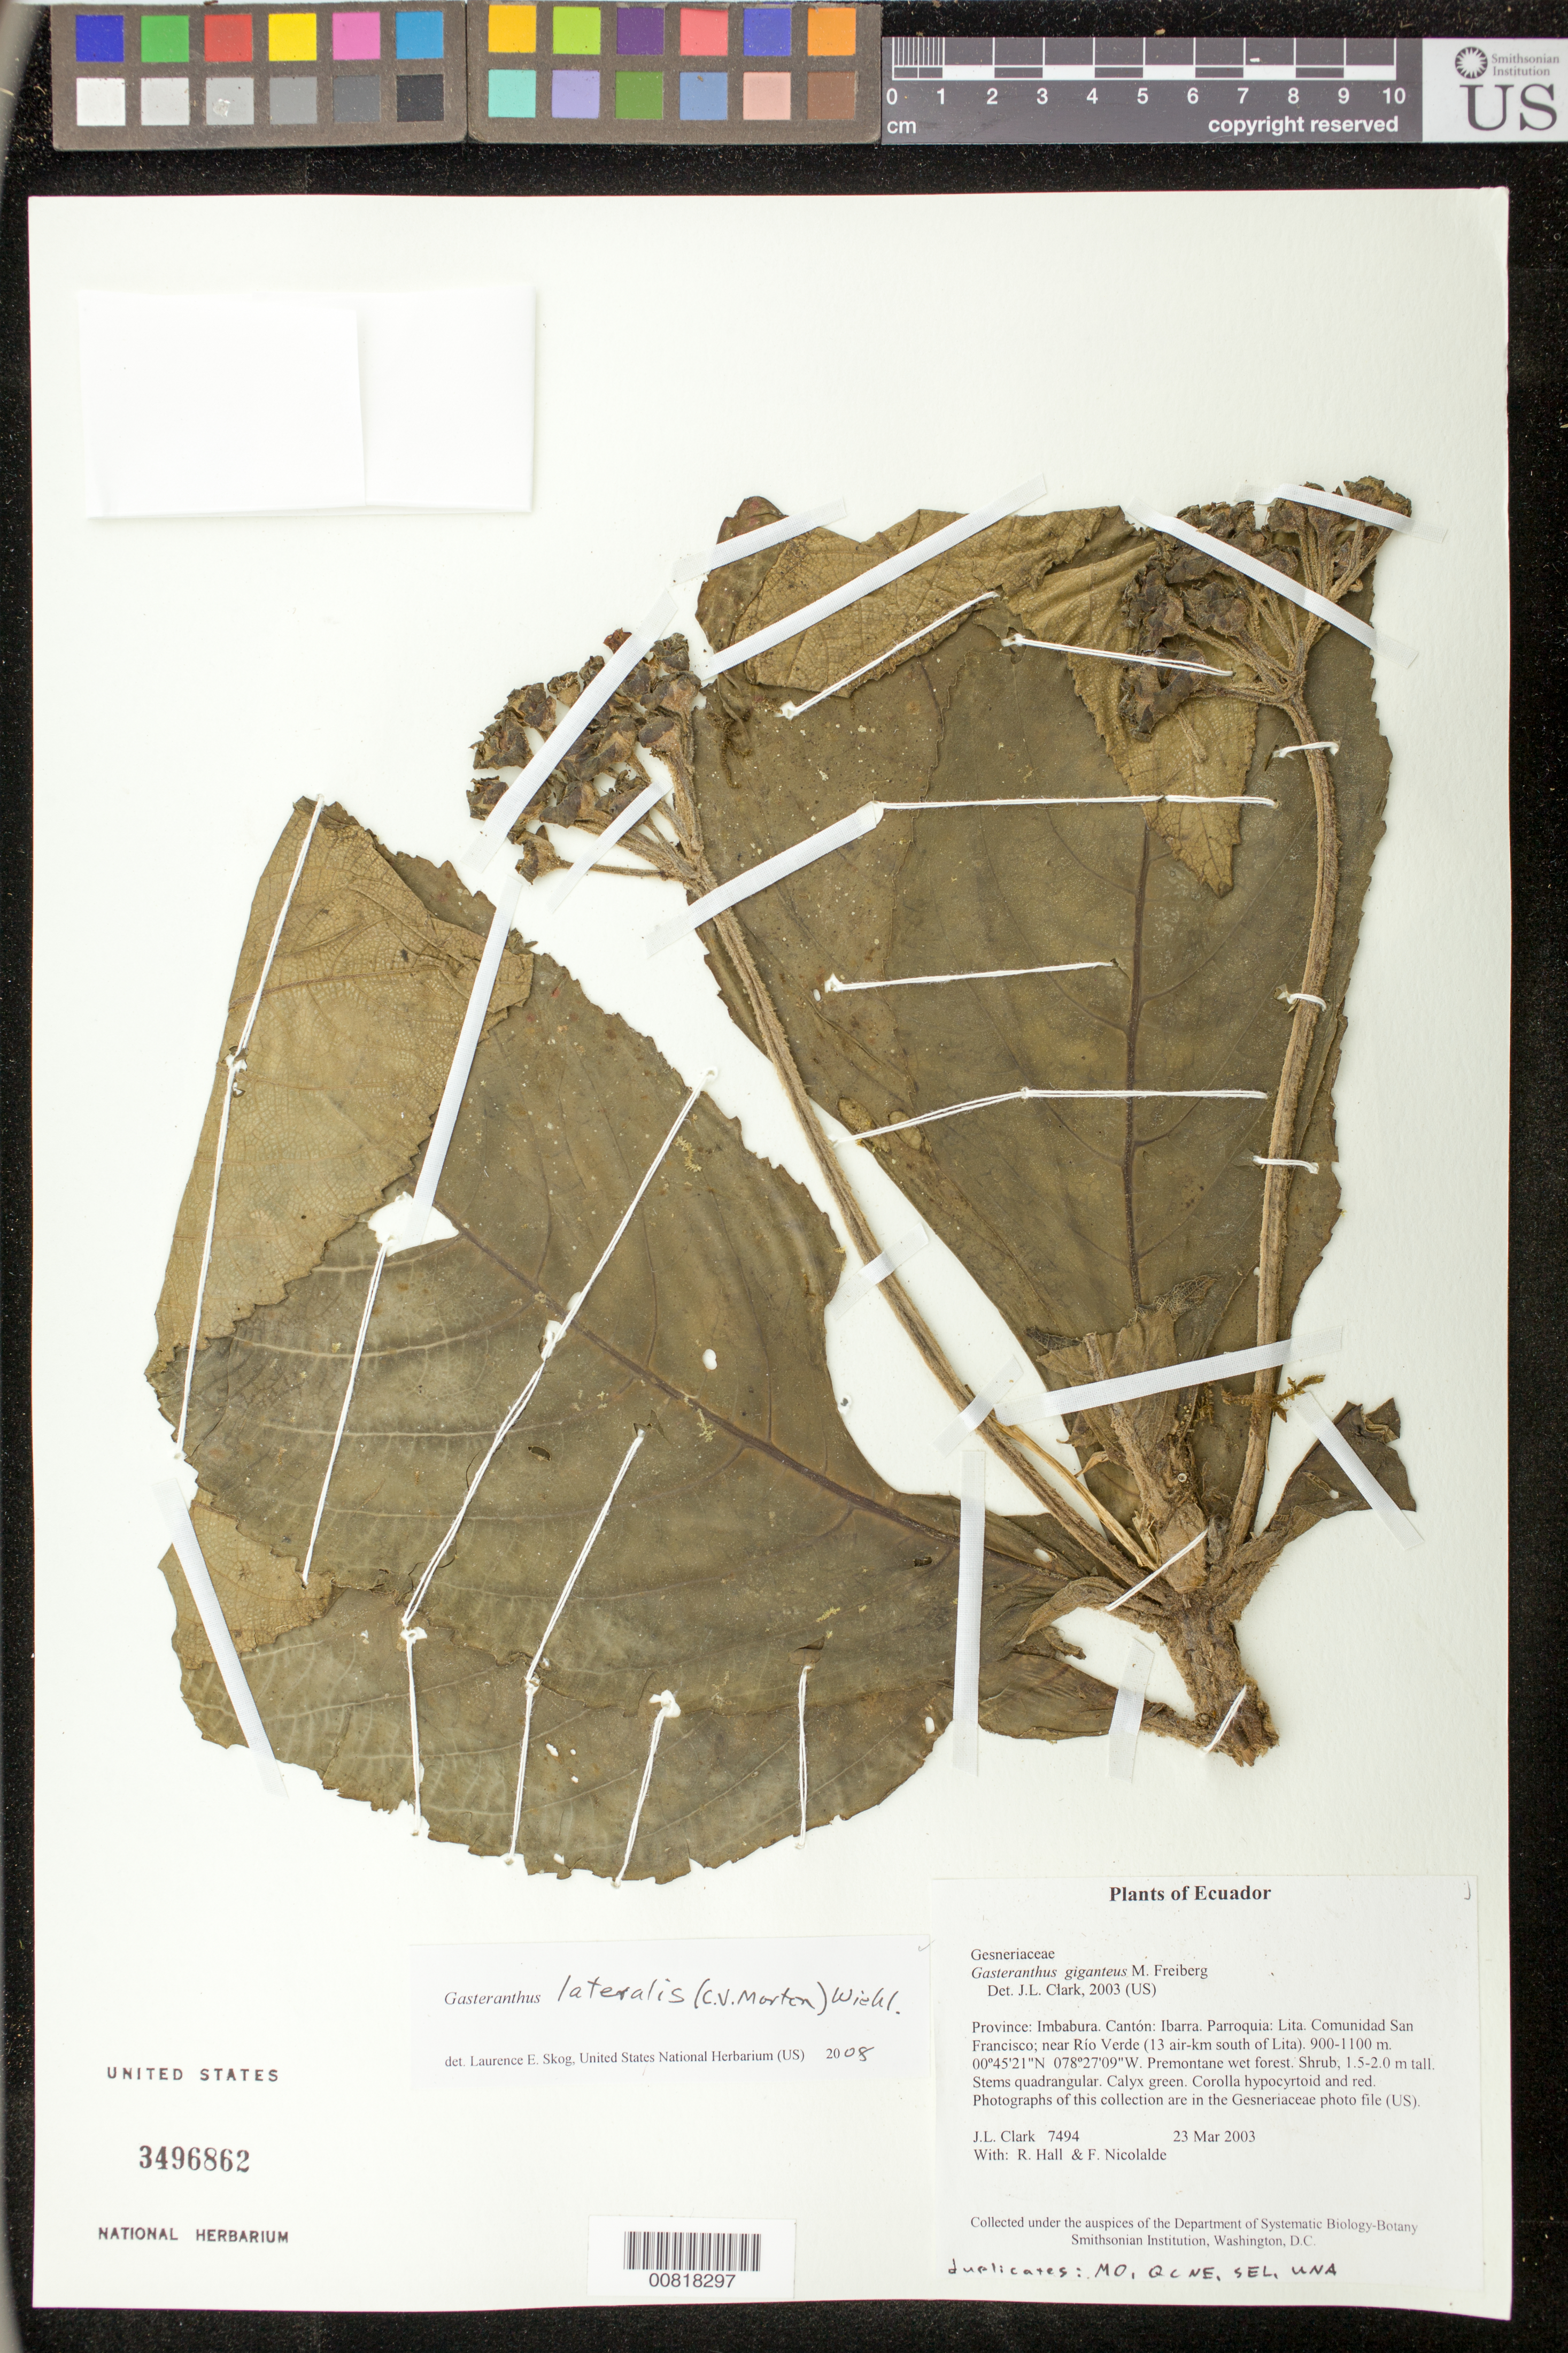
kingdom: Plantae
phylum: Tracheophyta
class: Magnoliopsida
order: Lamiales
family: Gesneriaceae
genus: Gasteranthus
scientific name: Gasteranthus lateralis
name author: (C.V. Morton) Wiehler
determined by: Clark, J. L., (SEL), The Marie Selby Botanical Garden (UNITED STATES)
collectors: J. L. Clark, R. Hall & F. Nicolalde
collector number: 7494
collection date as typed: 23 Mar 2003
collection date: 2003-03-23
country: Ecuador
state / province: Imbabura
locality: Ibarra. Parroquia: Lita. Comunidad San Francisco; near Río Verde (13 air-km south of Lita).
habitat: Premontane wet forest.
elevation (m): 900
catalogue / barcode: US 3496862